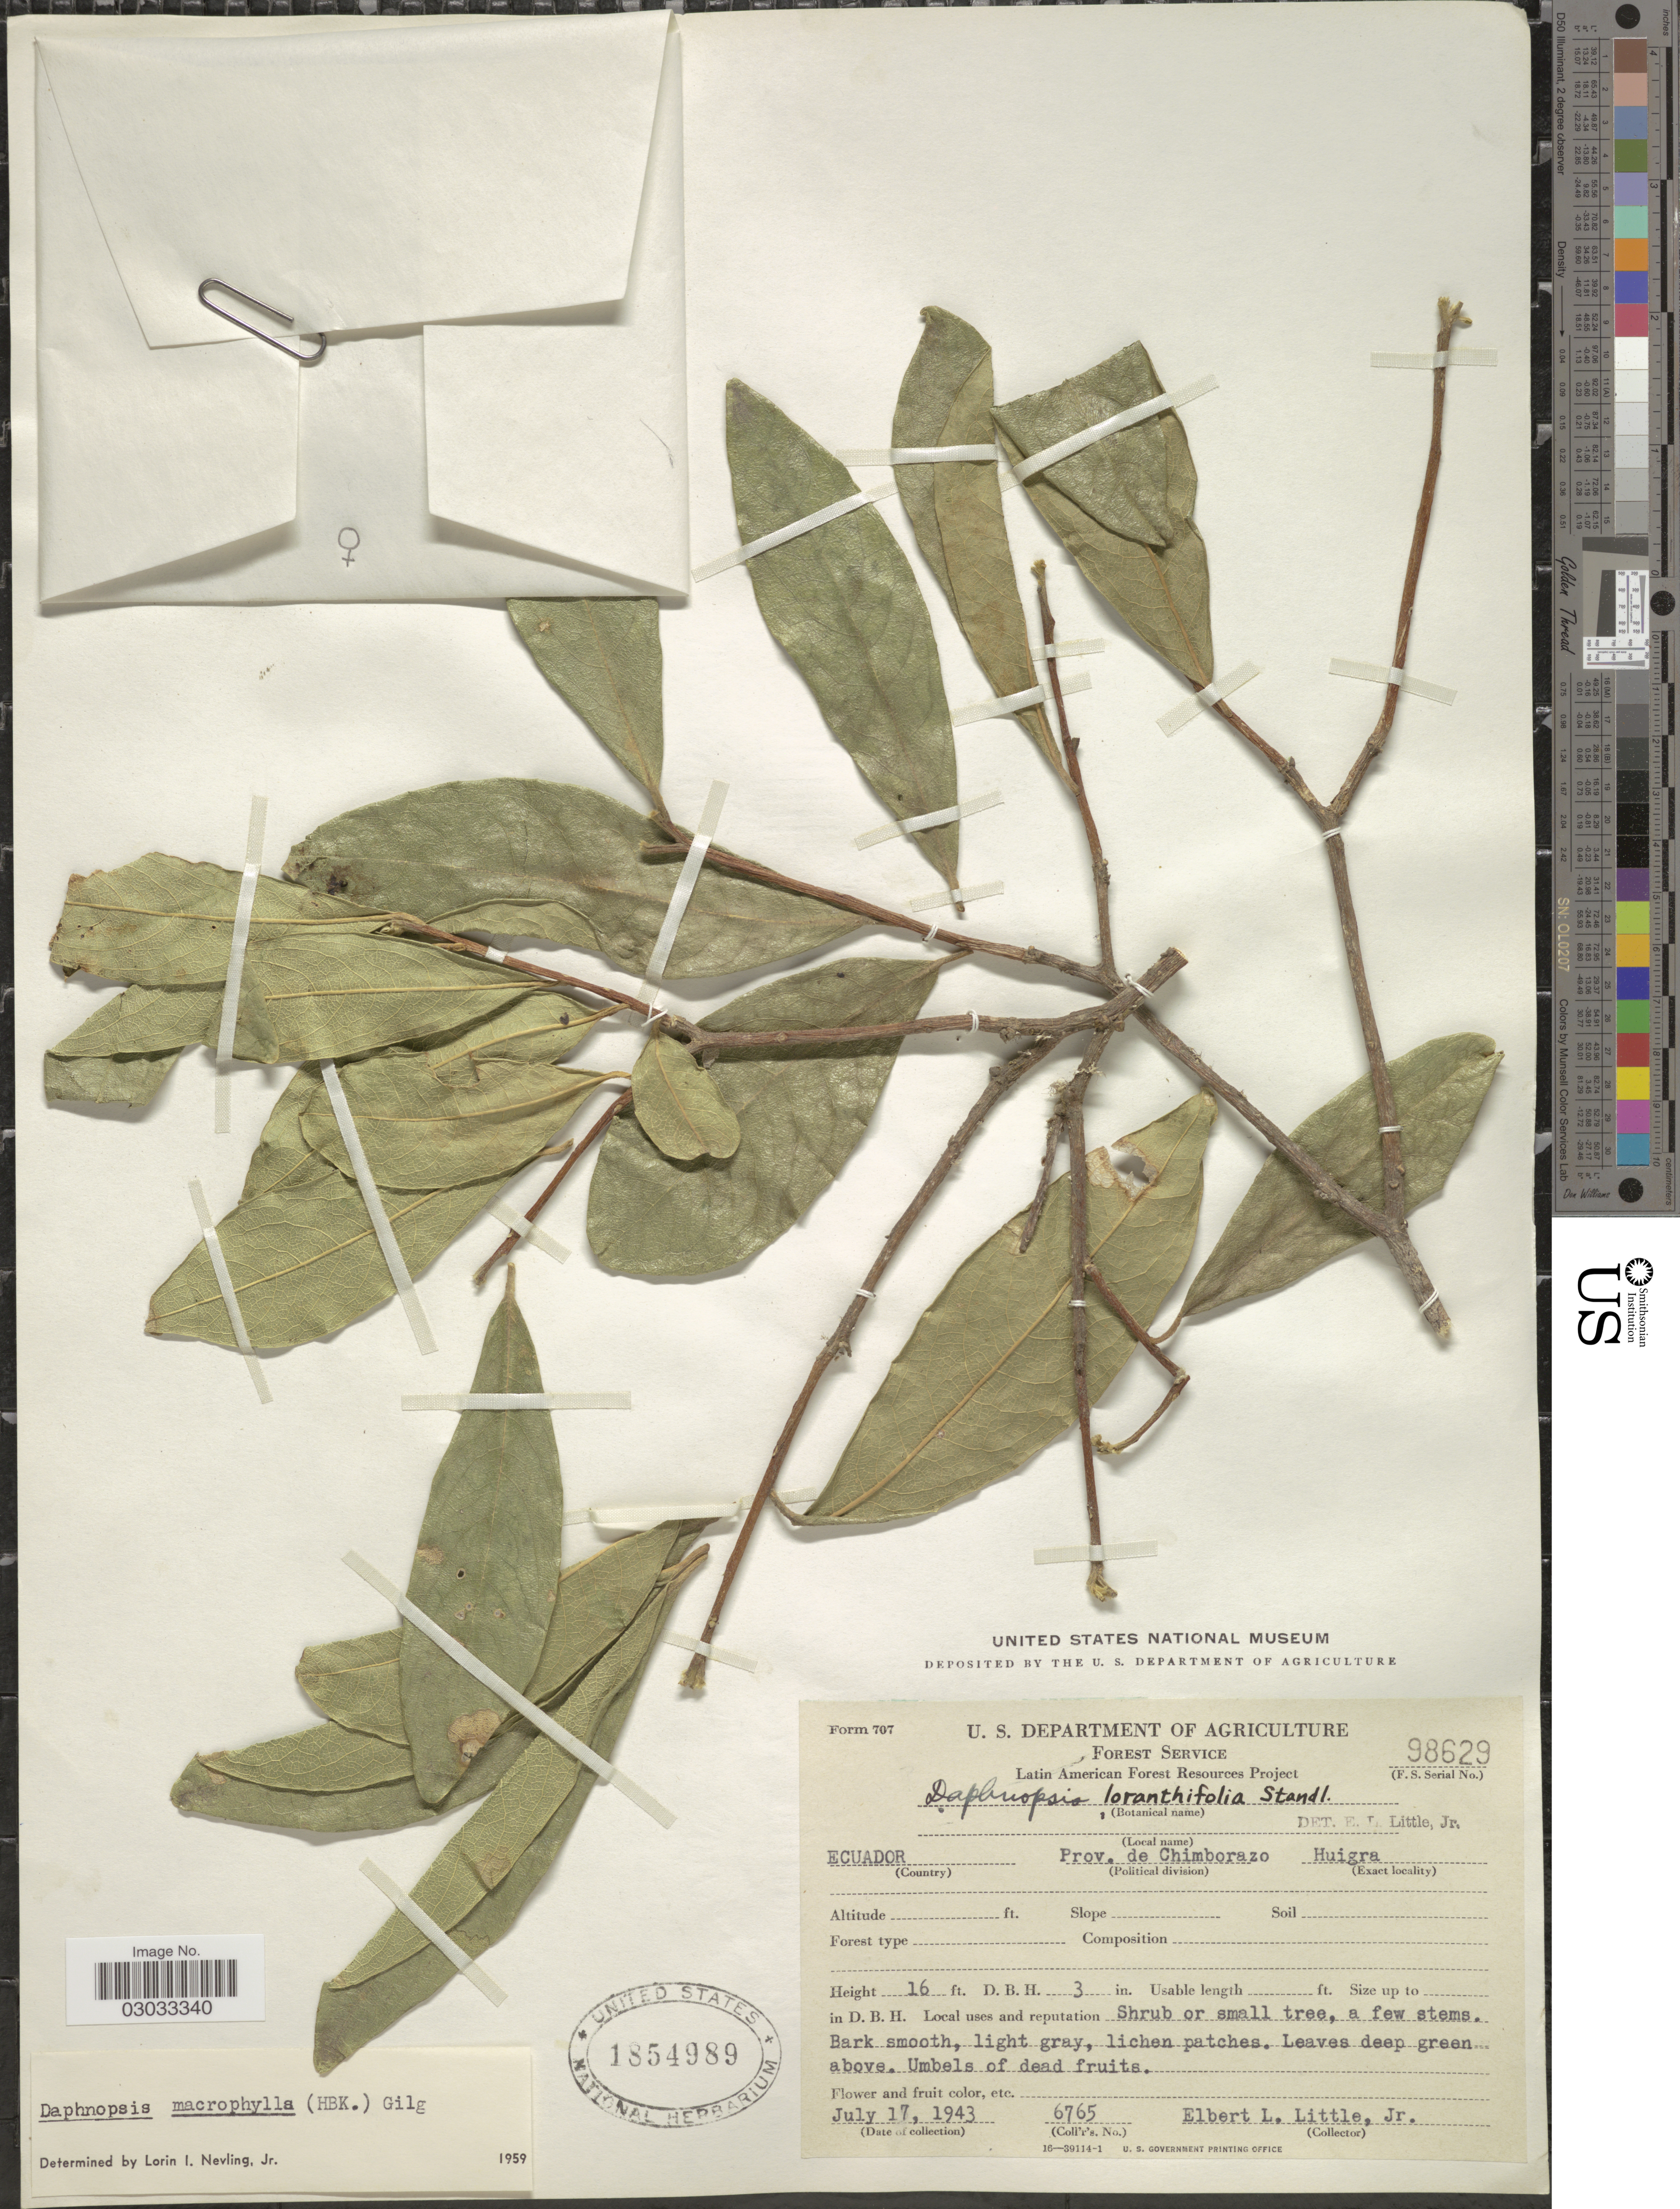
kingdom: Plantae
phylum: Tracheophyta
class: Magnoliopsida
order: Malvales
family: Thymelaeaceae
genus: Daphnopsis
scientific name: Daphnopsis macrophylla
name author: (Kunth) Gilg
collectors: E. L. Little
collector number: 6765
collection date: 1943-07-17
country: Ecuador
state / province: Chimborazo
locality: Huigra.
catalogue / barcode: US 1854989